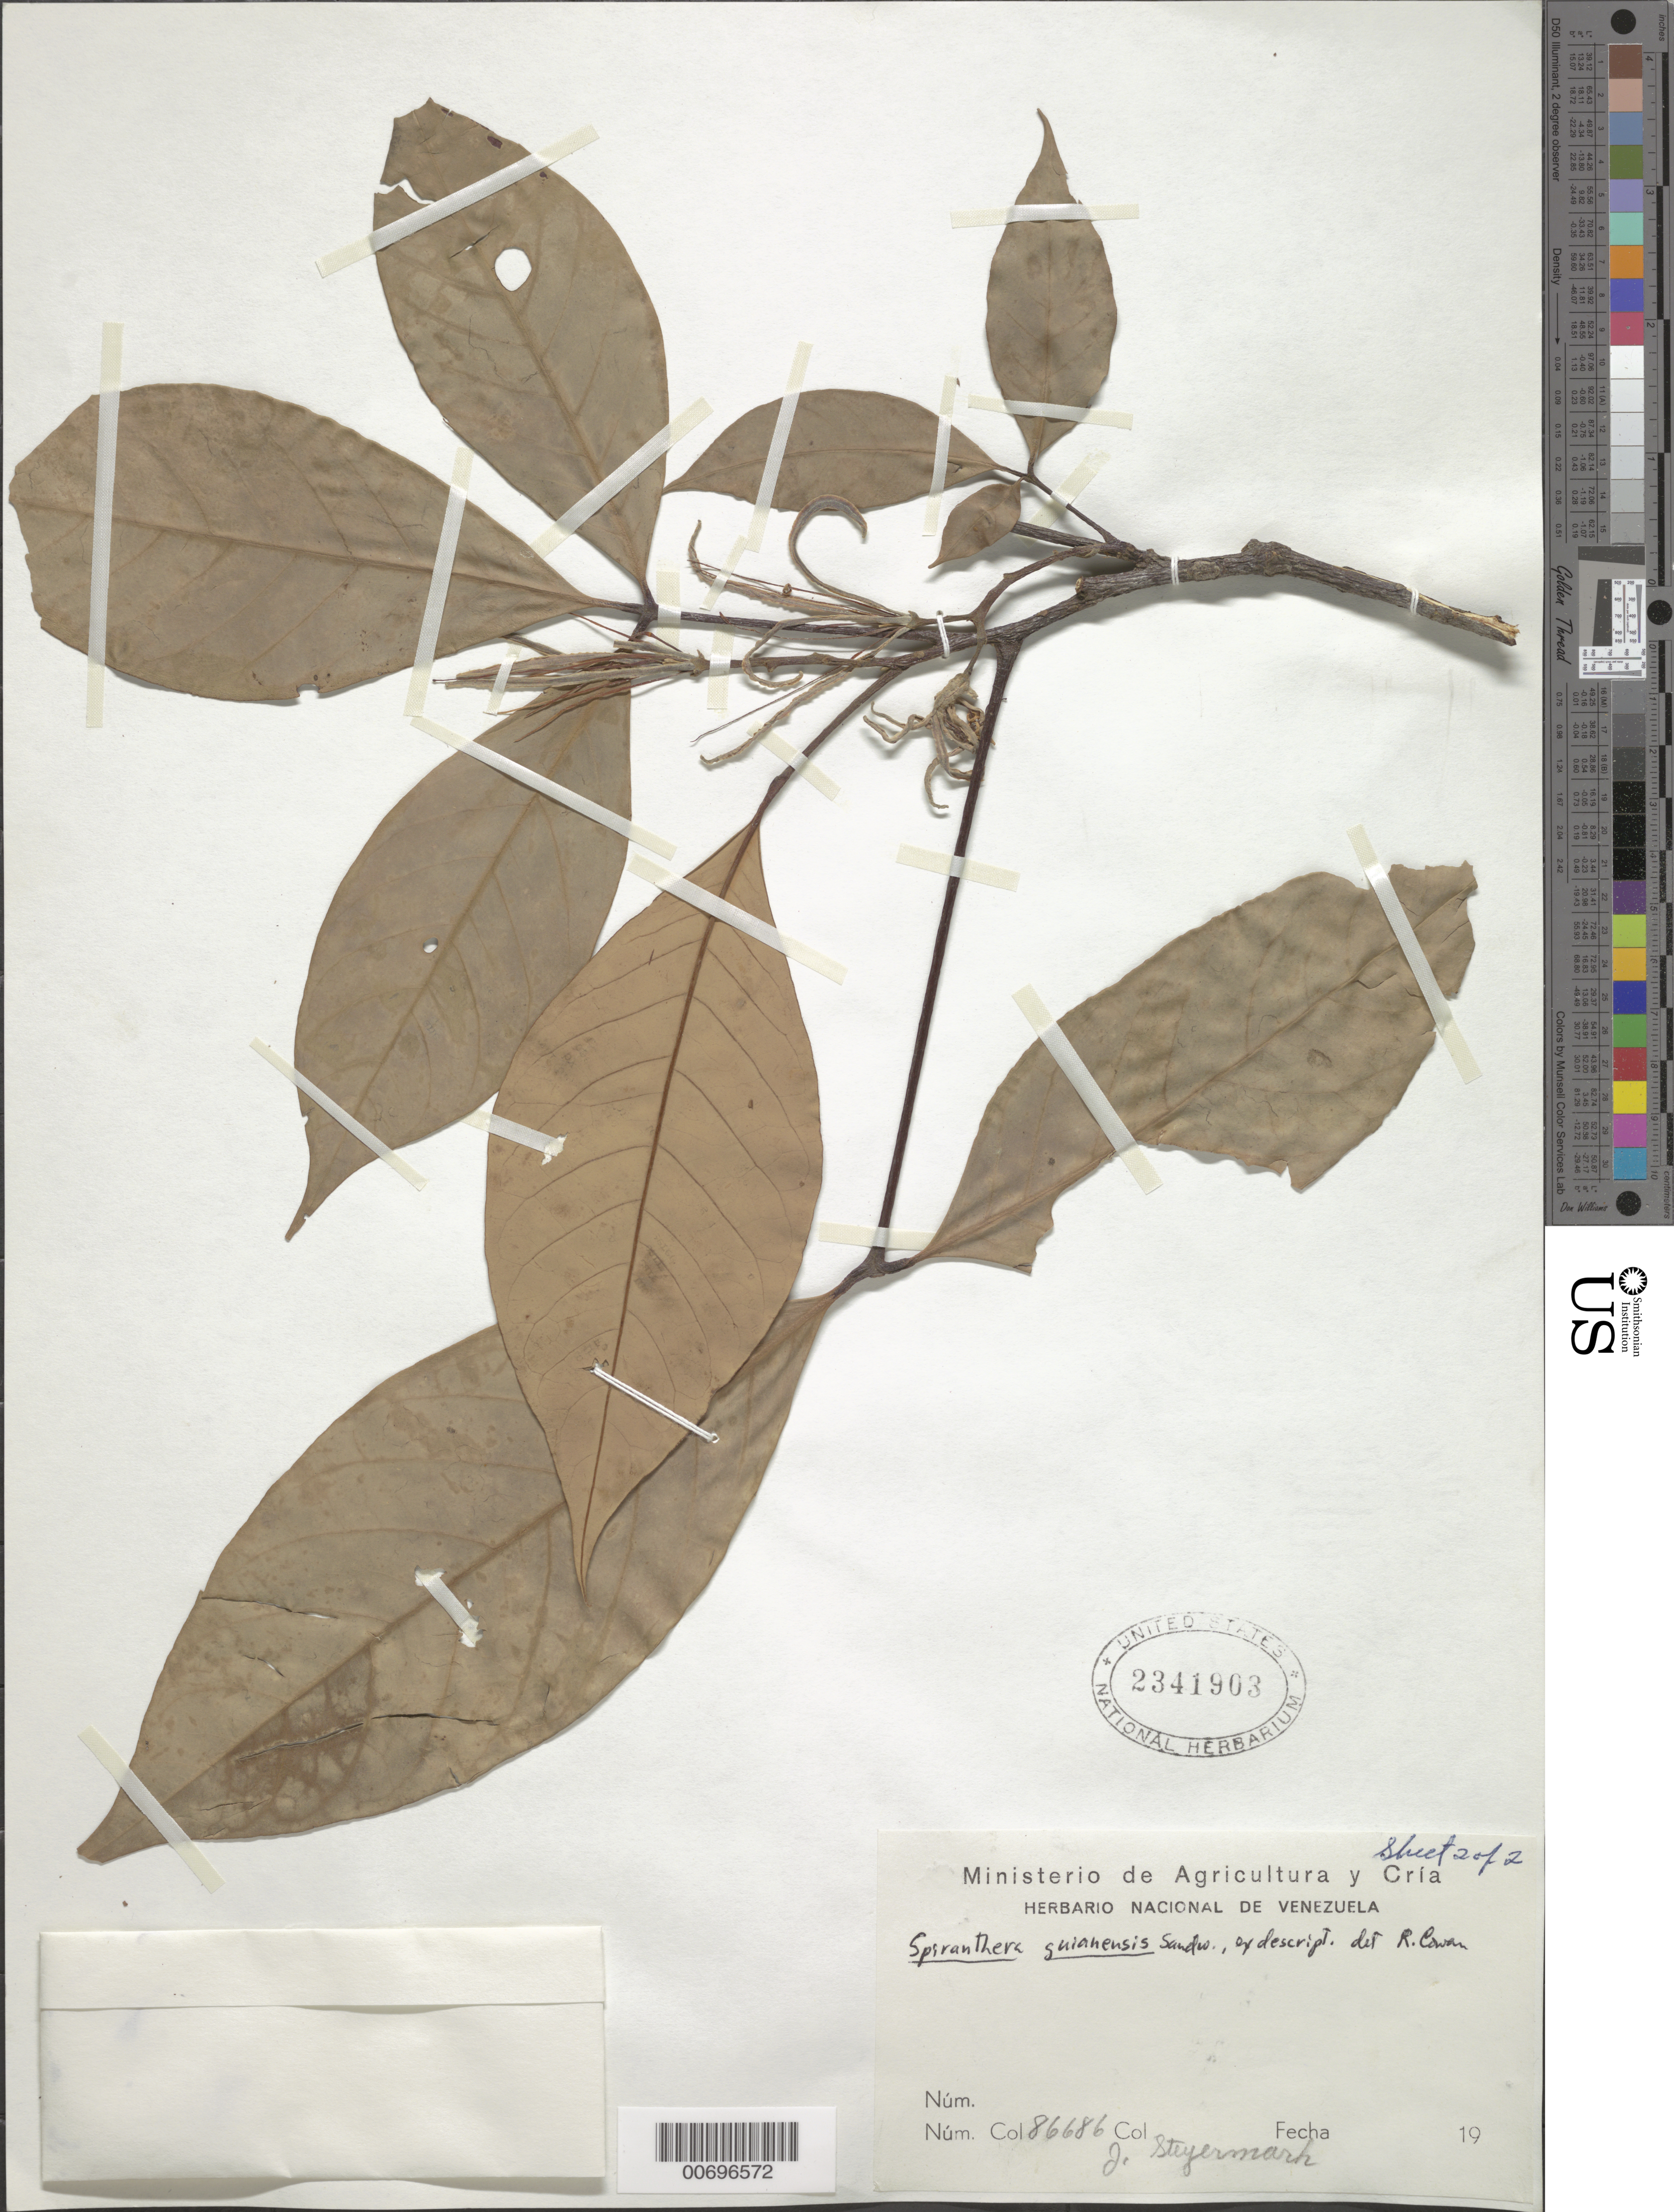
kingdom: Plantae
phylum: Tracheophyta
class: Magnoliopsida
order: Sapindales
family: Rutaceae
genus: Spiranthera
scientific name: Spiranthera guianensis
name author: Sandwith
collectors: J. Steyermark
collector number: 86686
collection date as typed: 19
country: Venezuela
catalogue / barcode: US 2341903